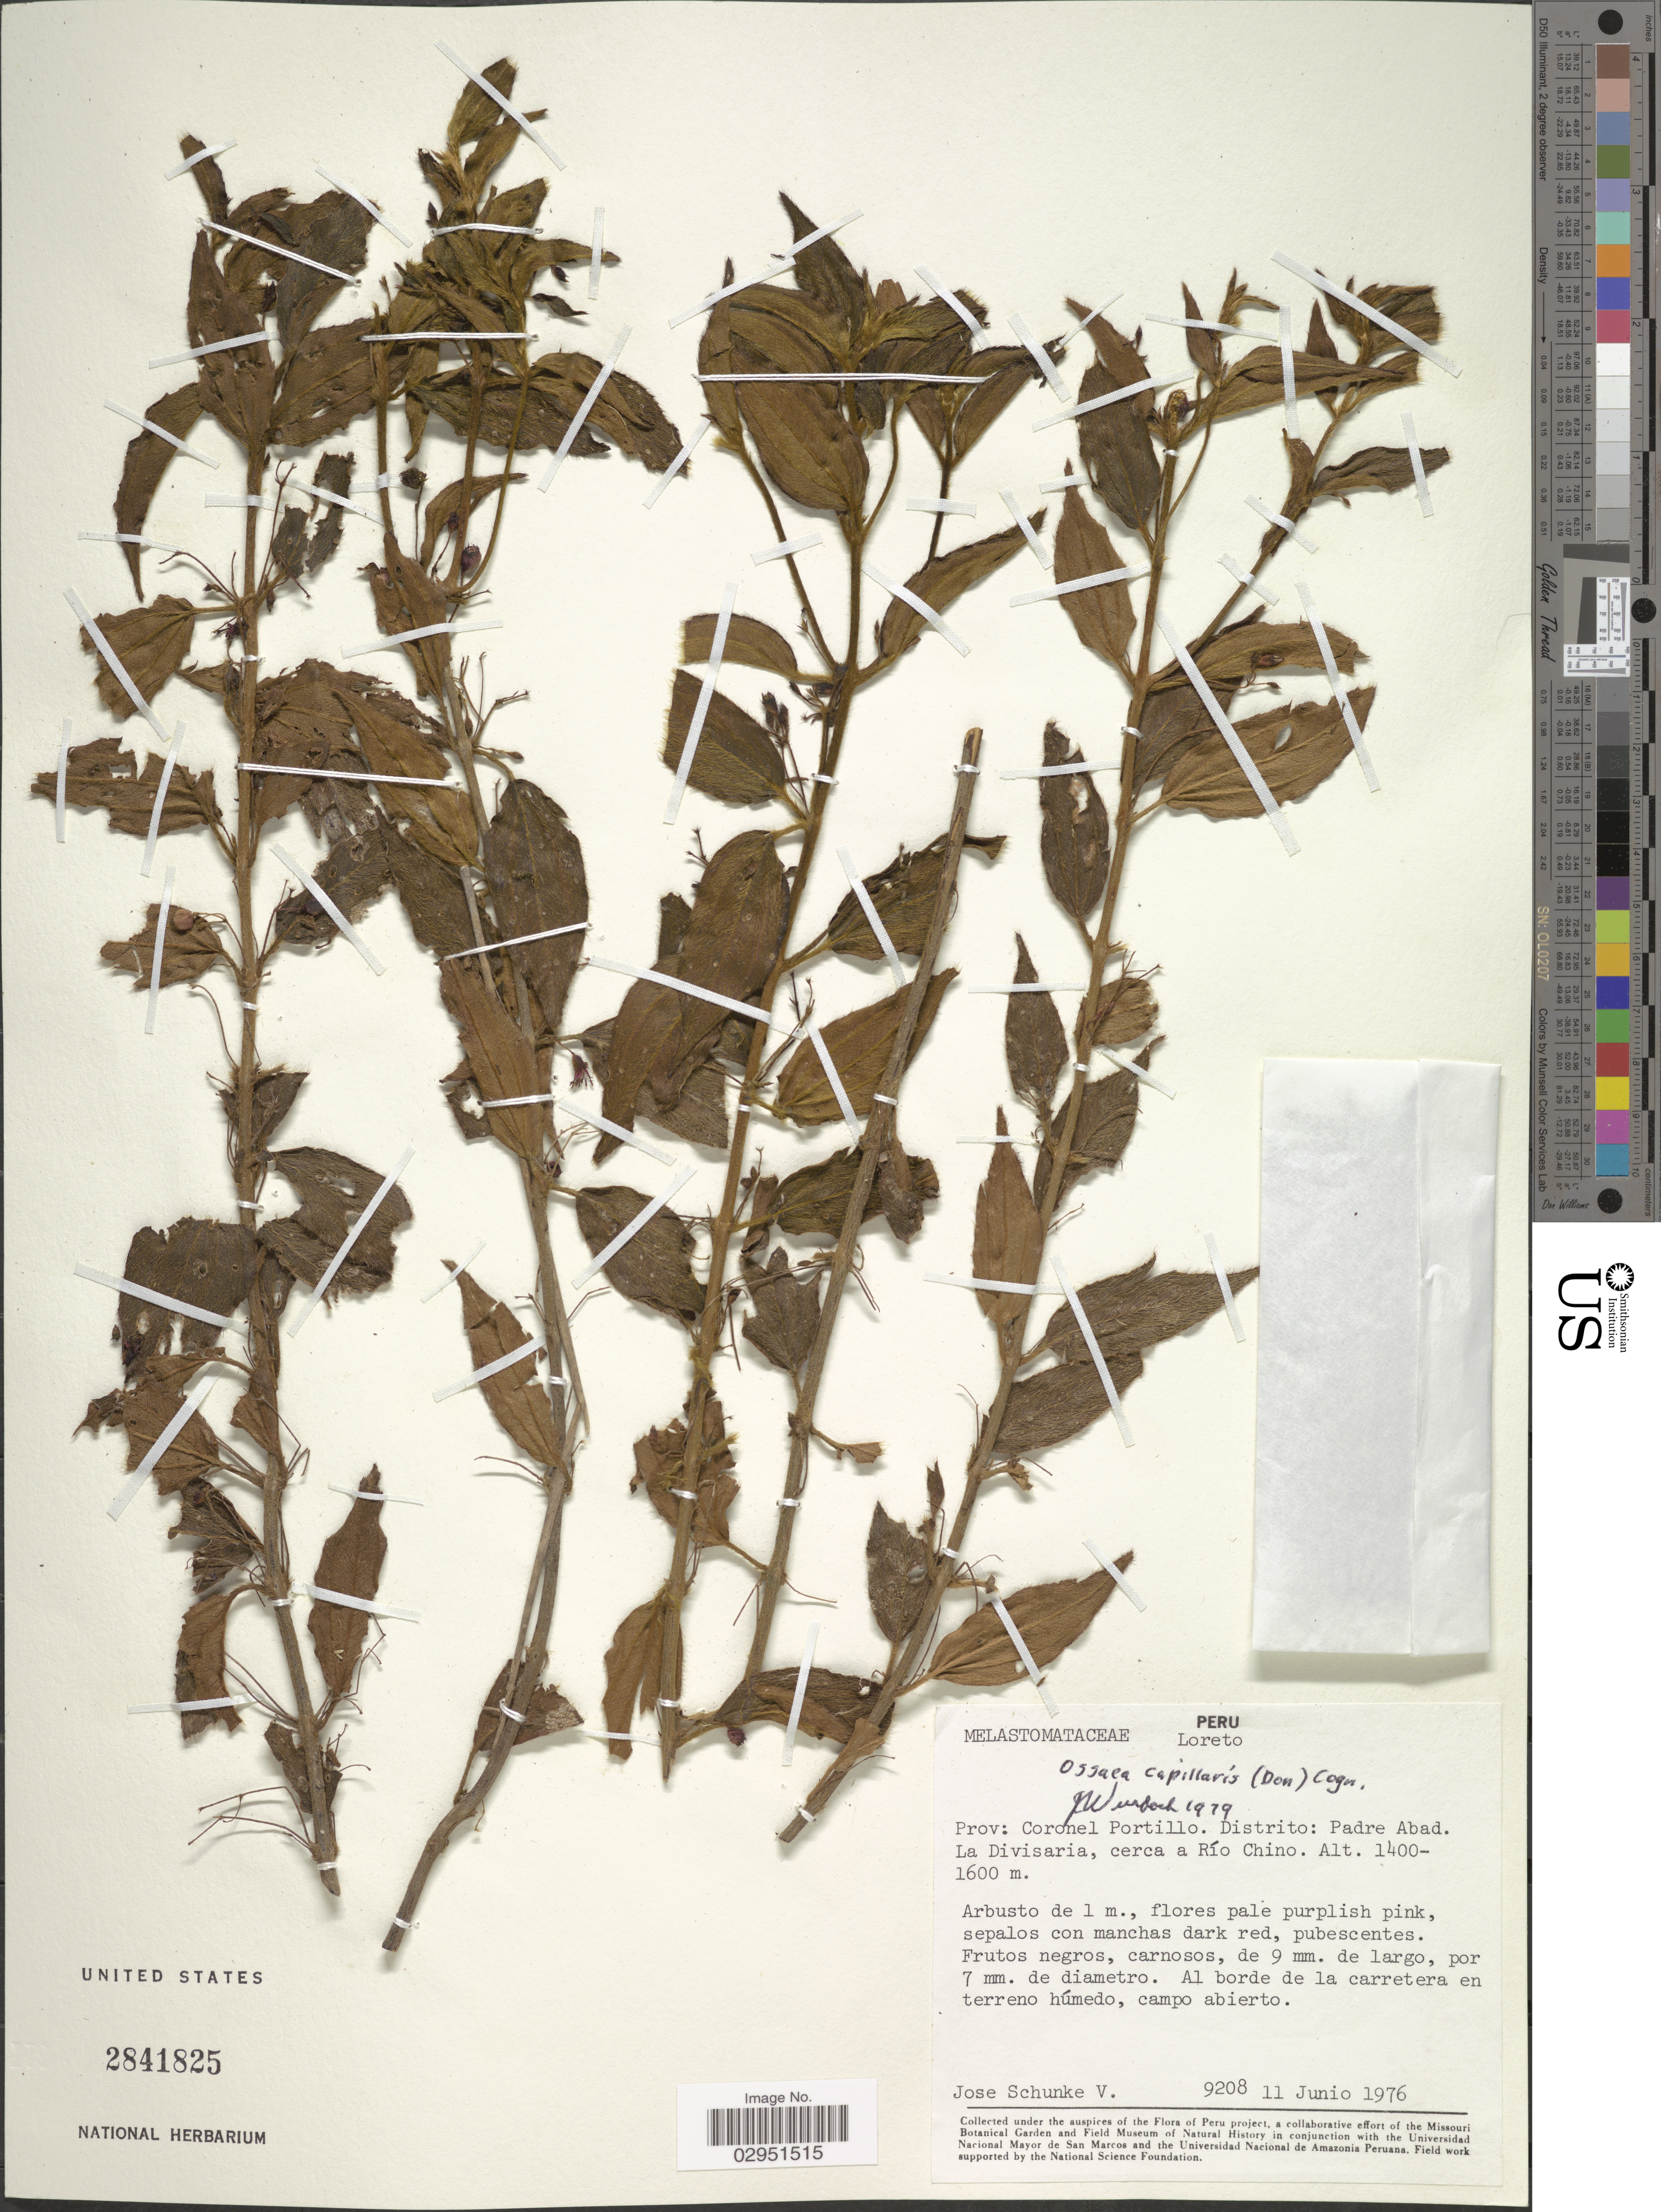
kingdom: Plantae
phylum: Tracheophyta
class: Magnoliopsida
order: Myrtales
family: Melastomataceae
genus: Ossaea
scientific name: Ossaea capillaris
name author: (D. Don) Cogn.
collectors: J. Schunke Vigo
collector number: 9208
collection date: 1976-06-11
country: Peru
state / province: Loreto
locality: Prov: Coronel Portillo. Distrito: Padre Abad. La Divisaria, cerca a Río Chino.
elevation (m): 1400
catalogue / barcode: US 2841825